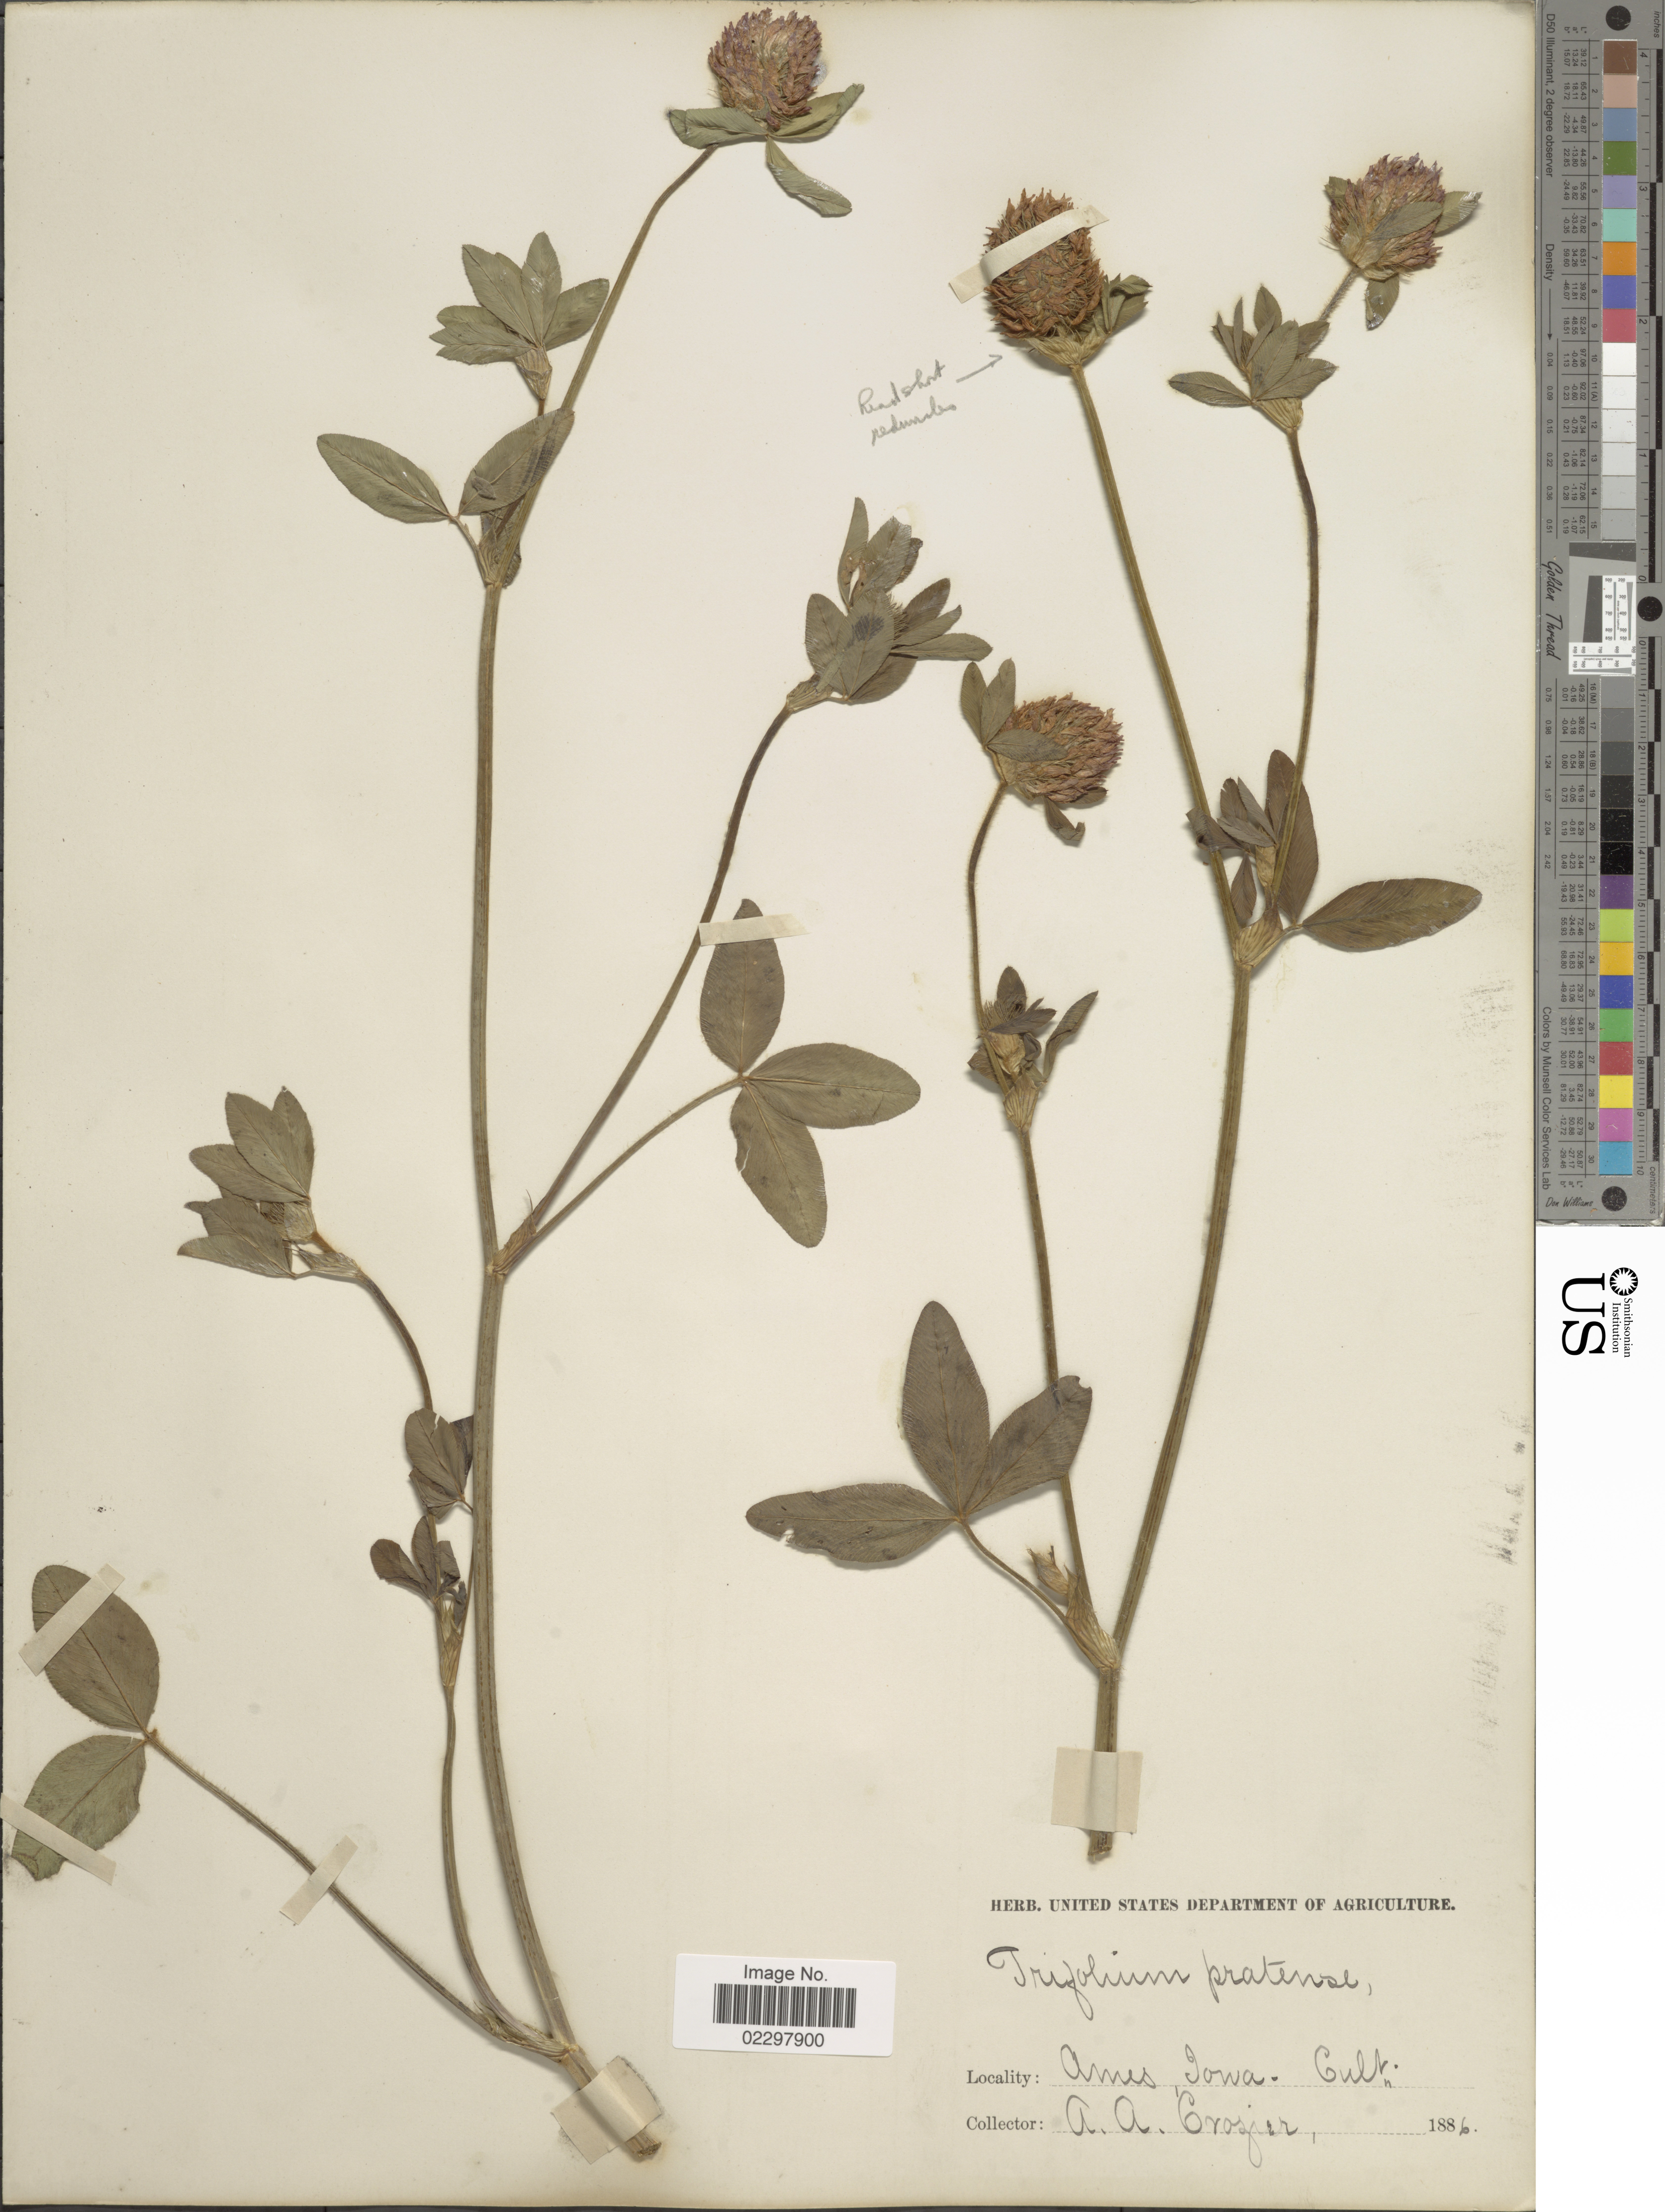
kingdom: Plantae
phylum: Tracheophyta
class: Magnoliopsida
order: Fabales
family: Fabaceae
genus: Trifolium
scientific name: Trifolium pratense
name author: L.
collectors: A. Crozier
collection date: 1886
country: United States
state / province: Iowa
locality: Ames cult.